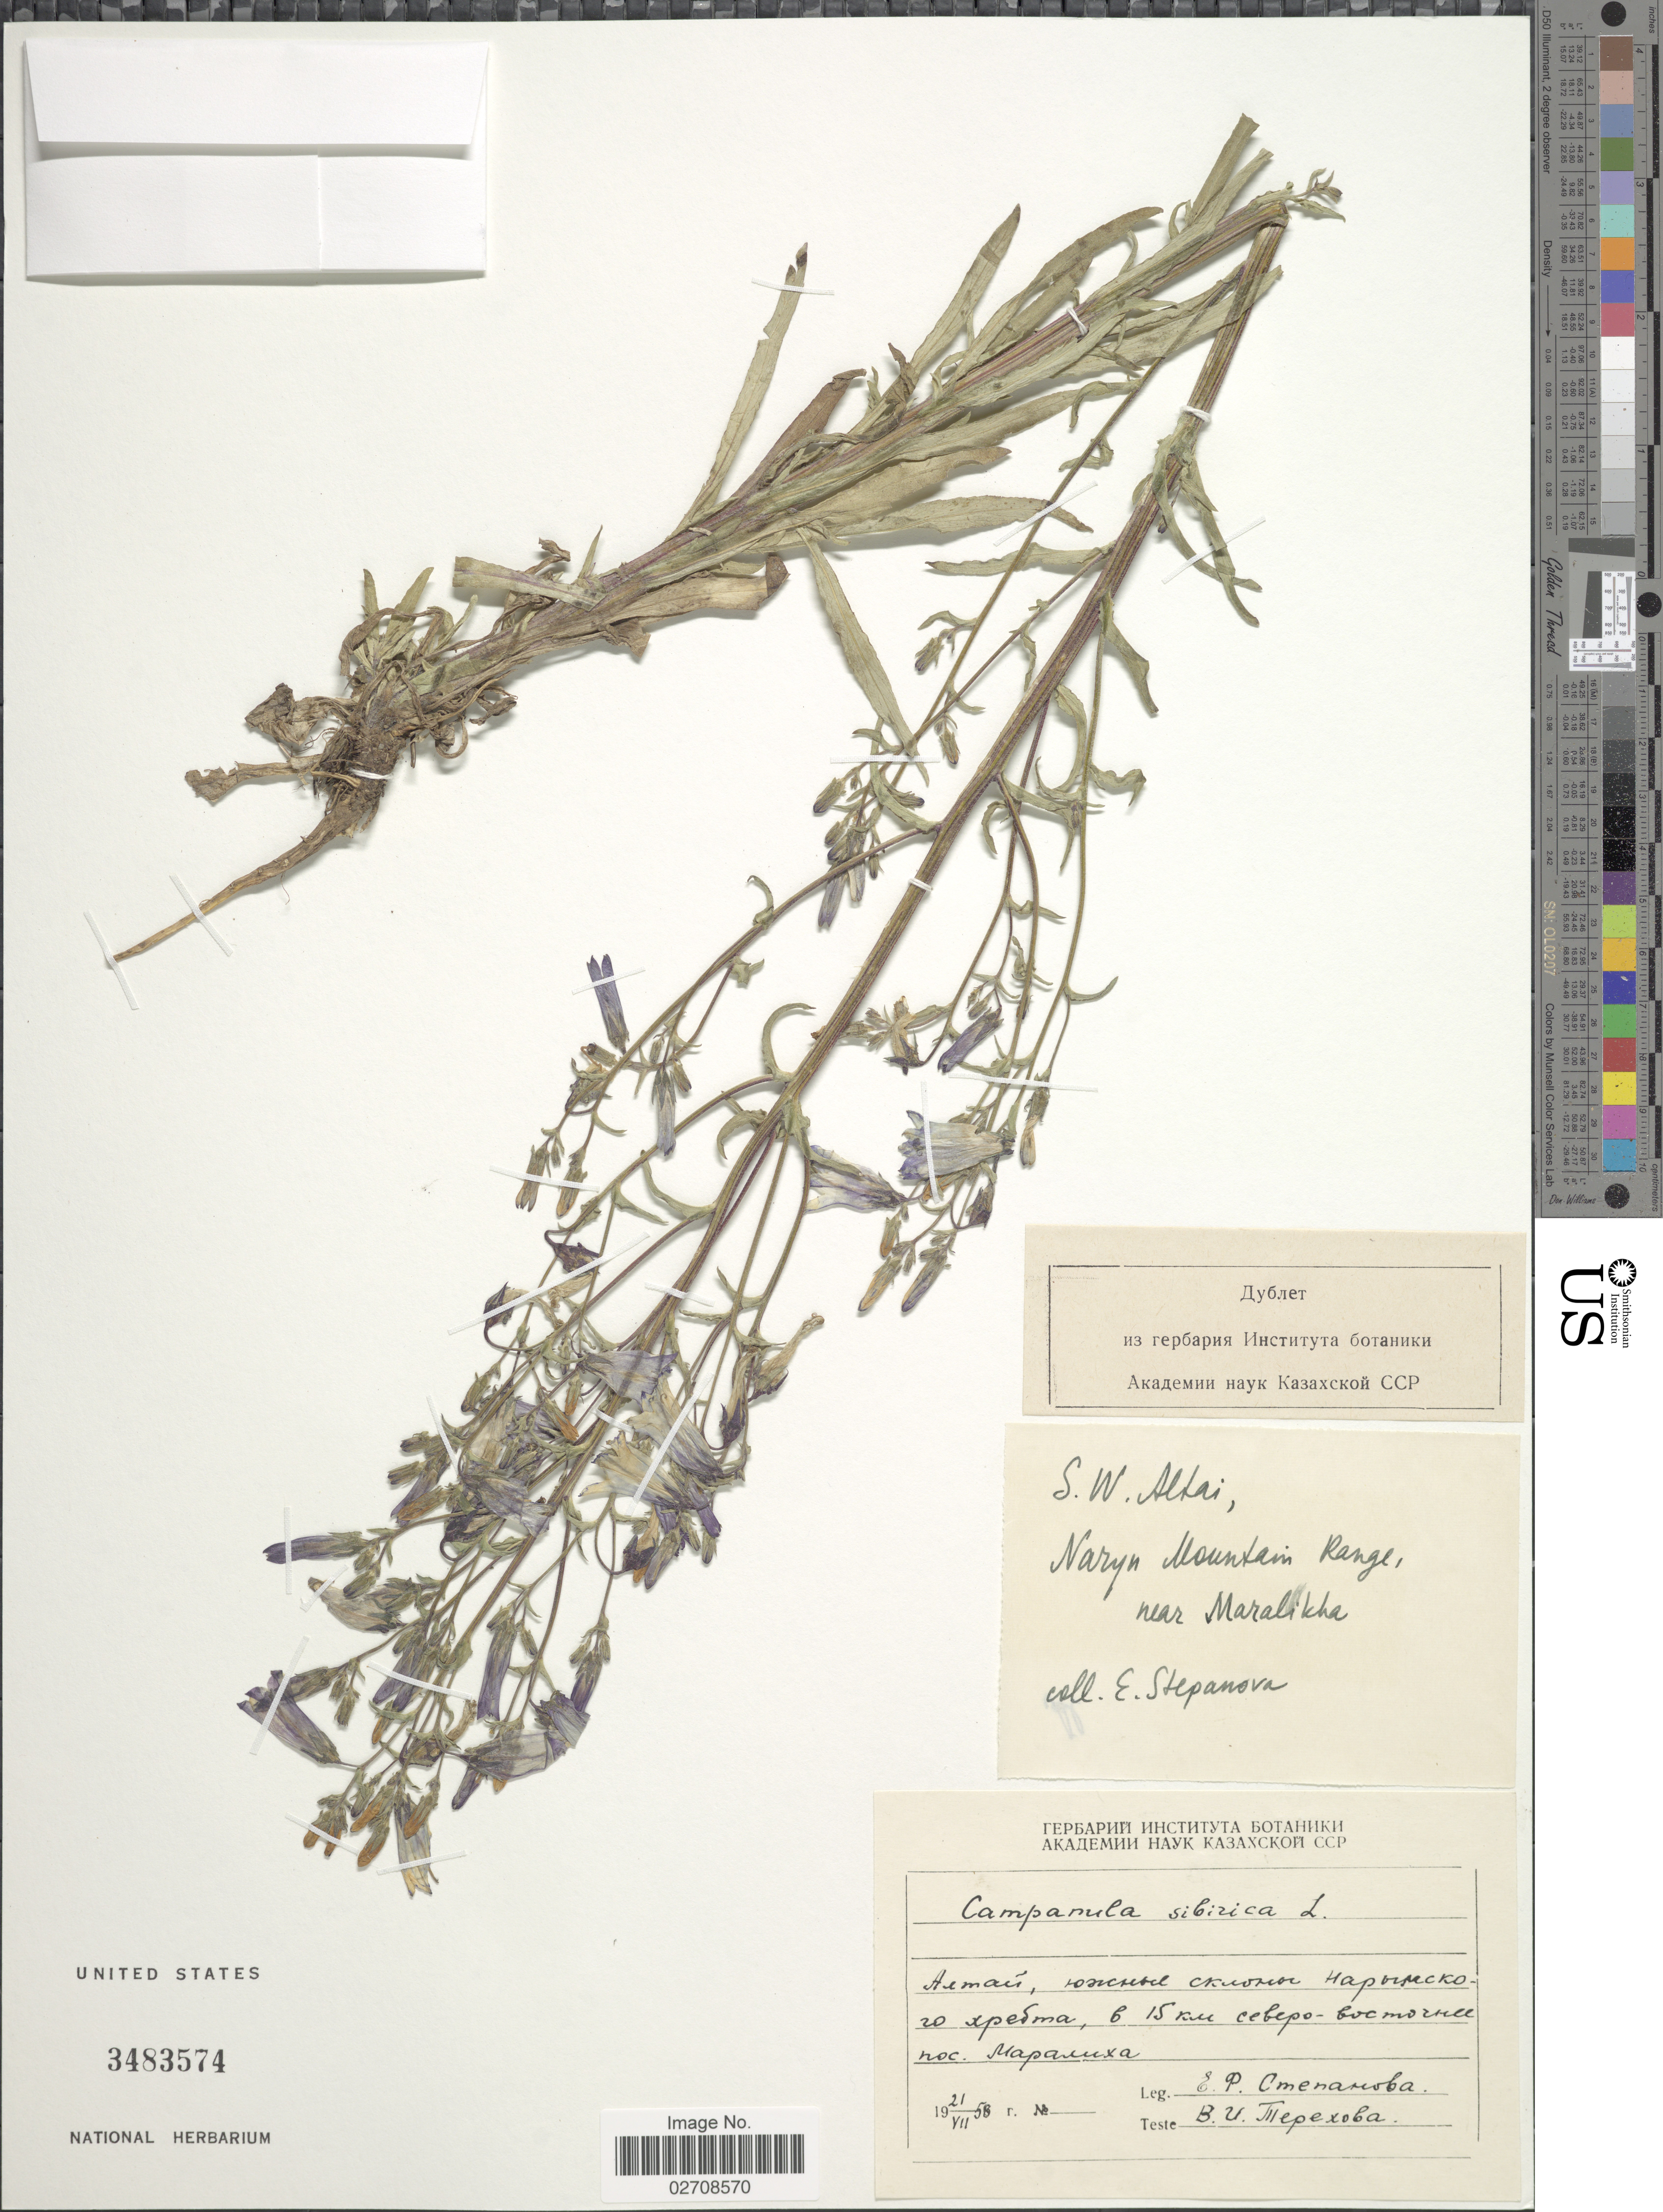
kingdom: Plantae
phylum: Tracheophyta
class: Magnoliopsida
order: Asterales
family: Campanulaceae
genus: Campanula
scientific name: Campanula sibirica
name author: L.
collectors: E. Stepanova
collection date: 1958-07-21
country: Russian Federation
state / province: Altai Krai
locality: S.W. Altai, Naryn Mountain Range, near Maralikha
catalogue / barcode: US 3483574